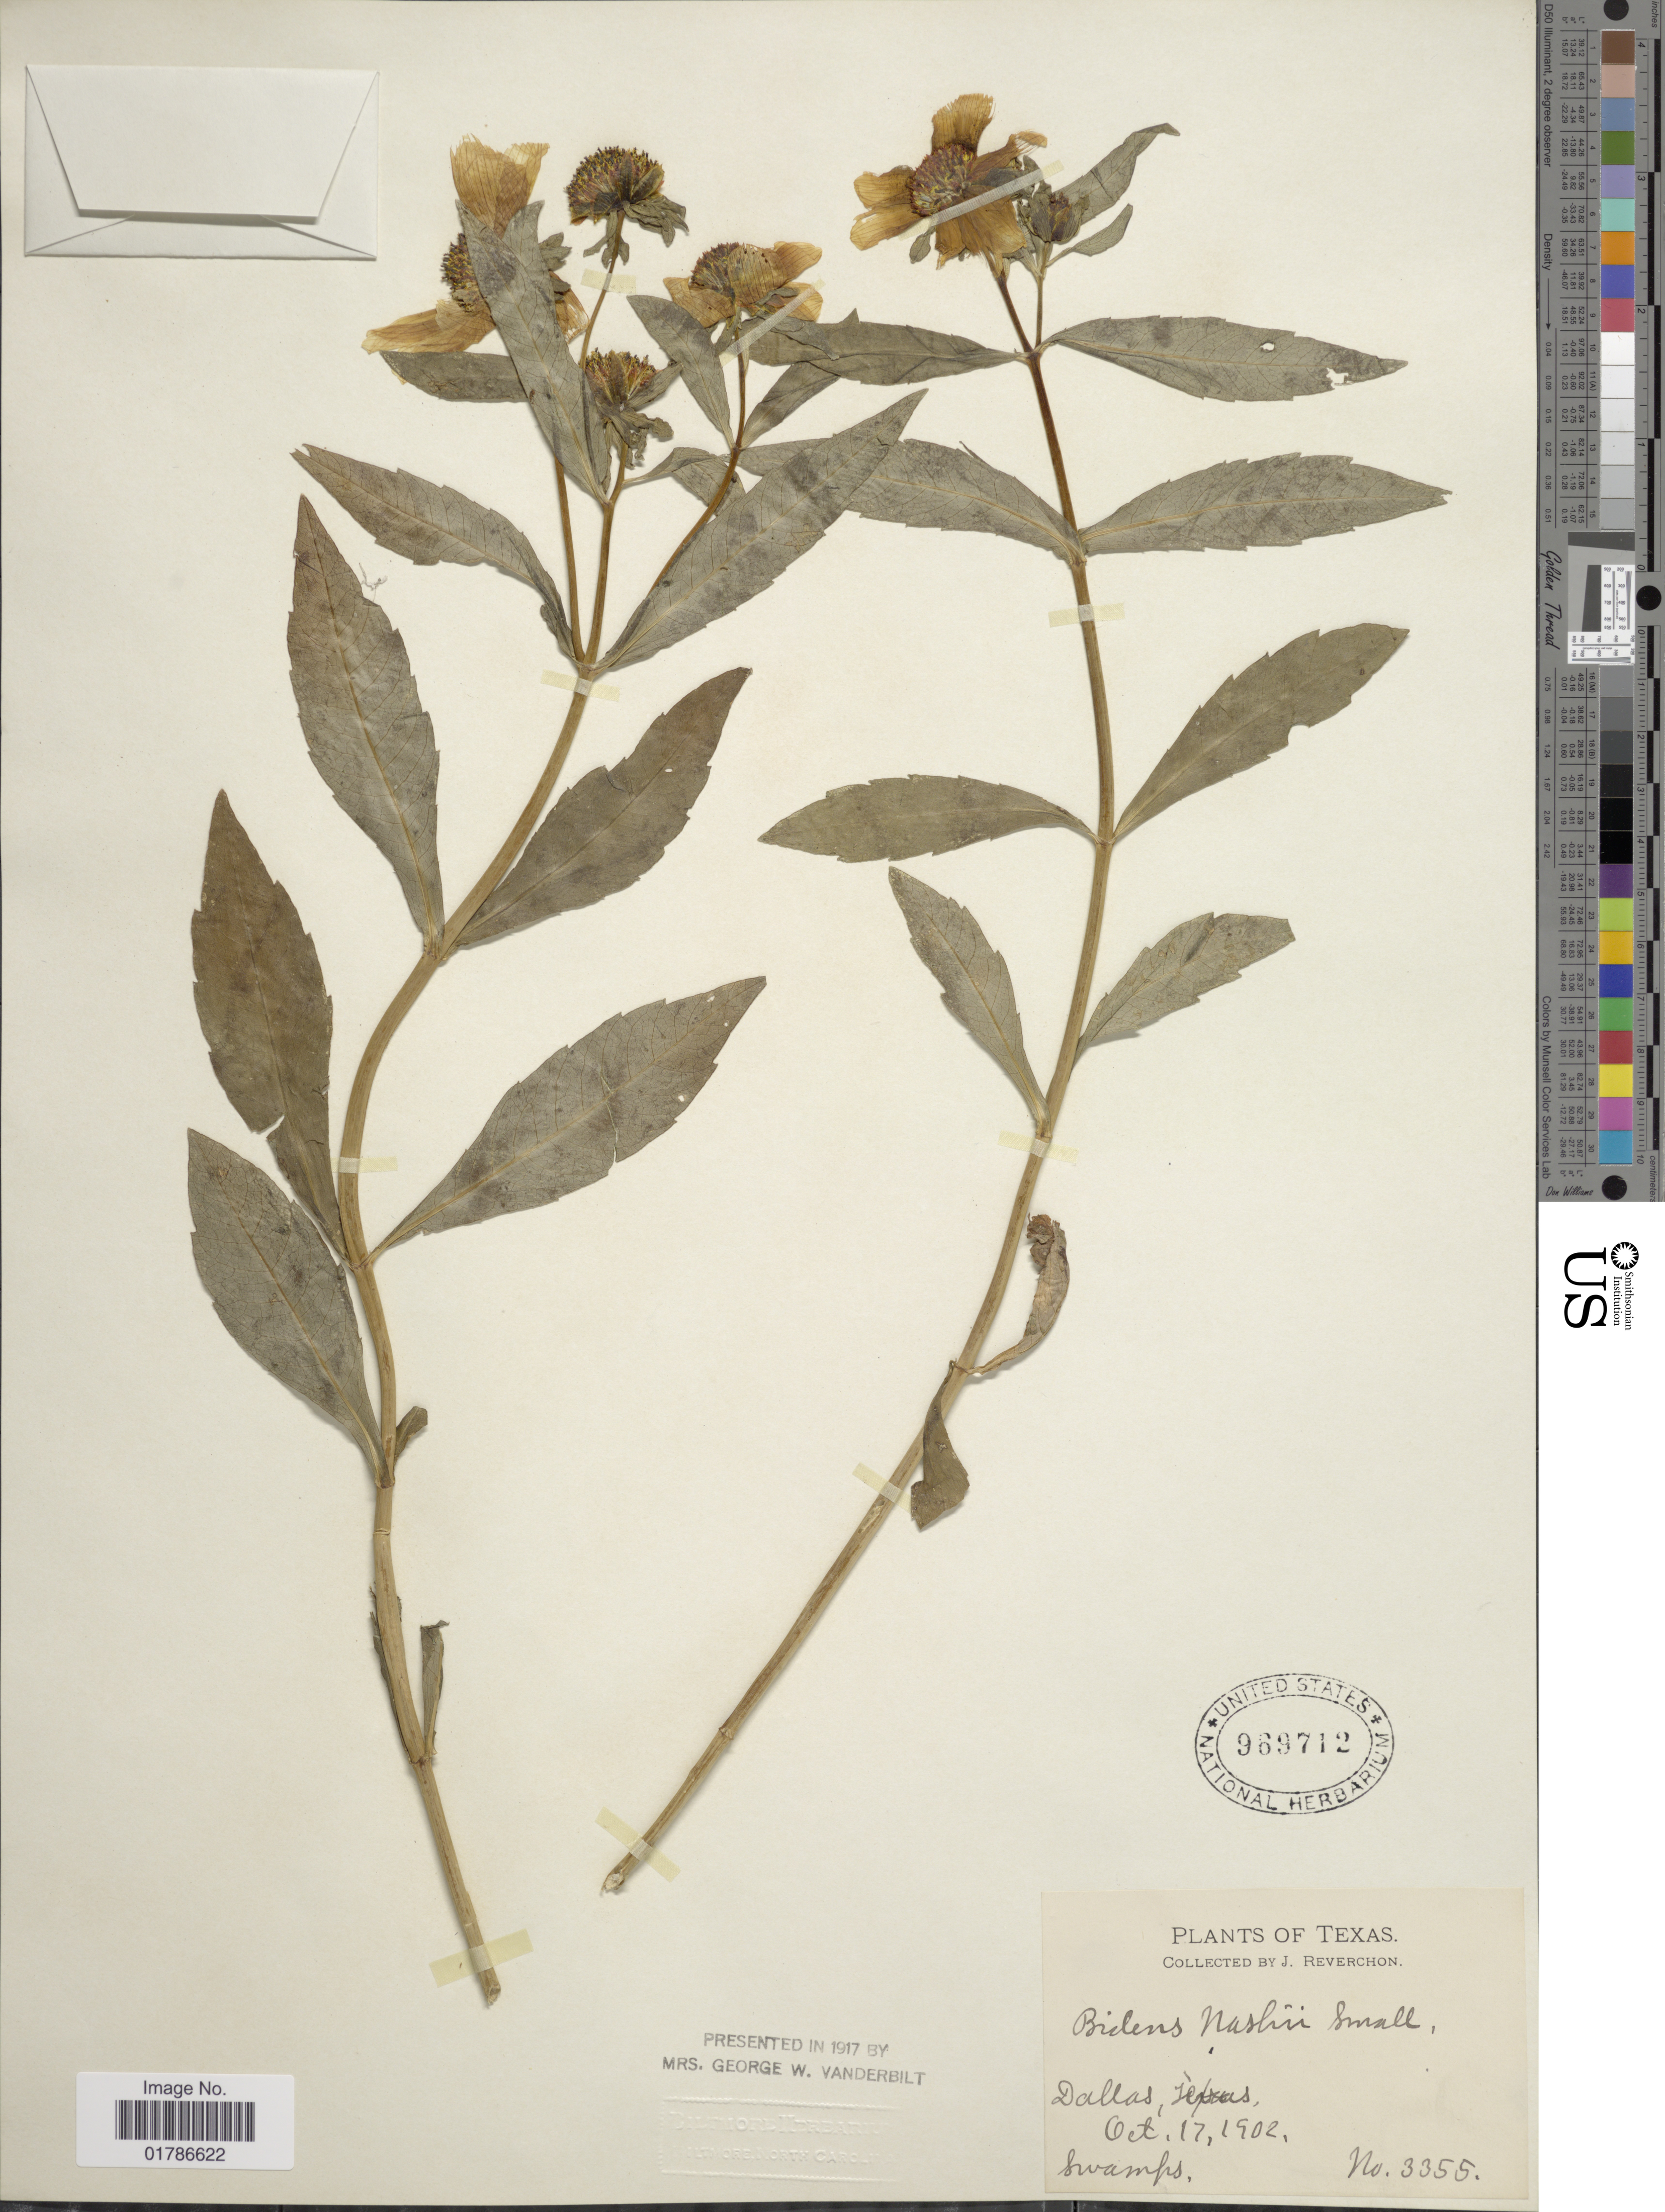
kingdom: Plantae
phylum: Tracheophyta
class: Magnoliopsida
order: Asterales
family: Asteraceae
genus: Bidens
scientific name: Bidens laevis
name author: (L.) Britton, Stearns & Poggenb.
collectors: J. Reverchon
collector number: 3355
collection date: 1902-10-17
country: United States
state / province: Texas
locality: Dallas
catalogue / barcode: US 969712